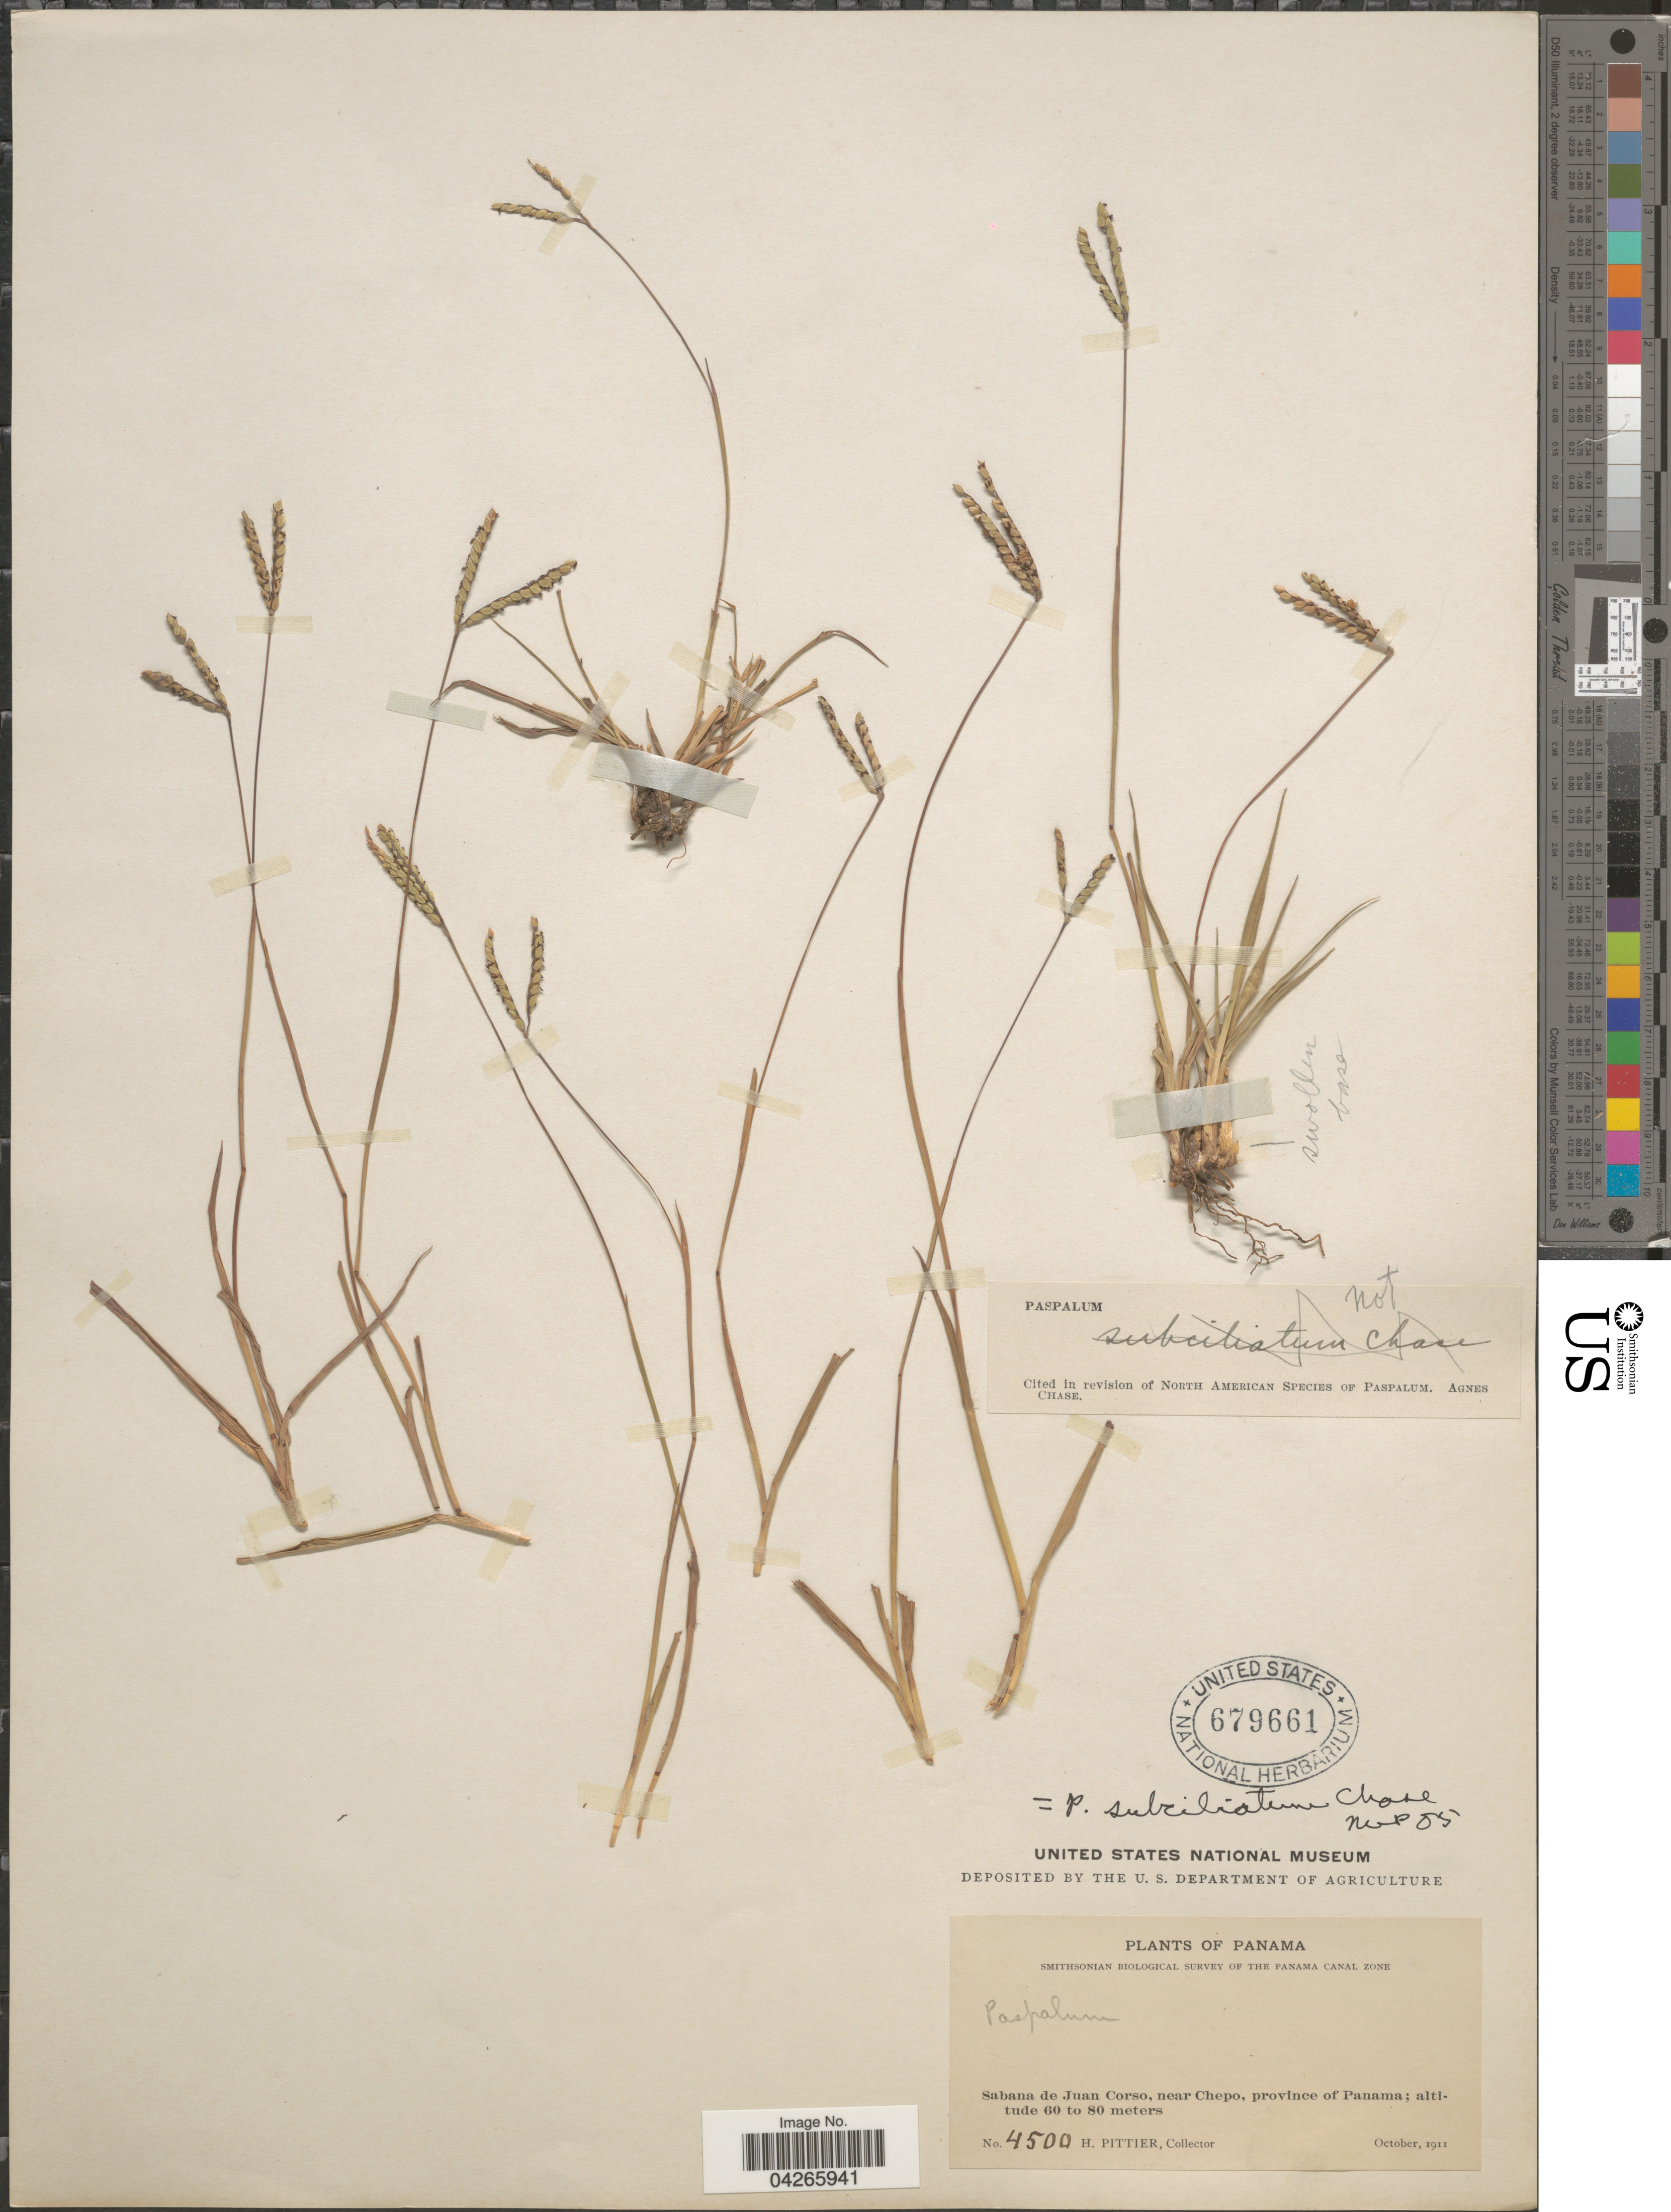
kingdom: Plantae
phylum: Tracheophyta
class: Liliopsida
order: Poales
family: Poaceae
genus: Paspalum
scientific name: Paspalum subciliatum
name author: Chase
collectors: H. F. Pittier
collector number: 4500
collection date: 1911-10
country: Panama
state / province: Panamá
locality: Smithsonian Biological Survey of the Panama Canal Zone. Sabana de Juan Corso, near Chepo.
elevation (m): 60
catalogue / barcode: US 679661